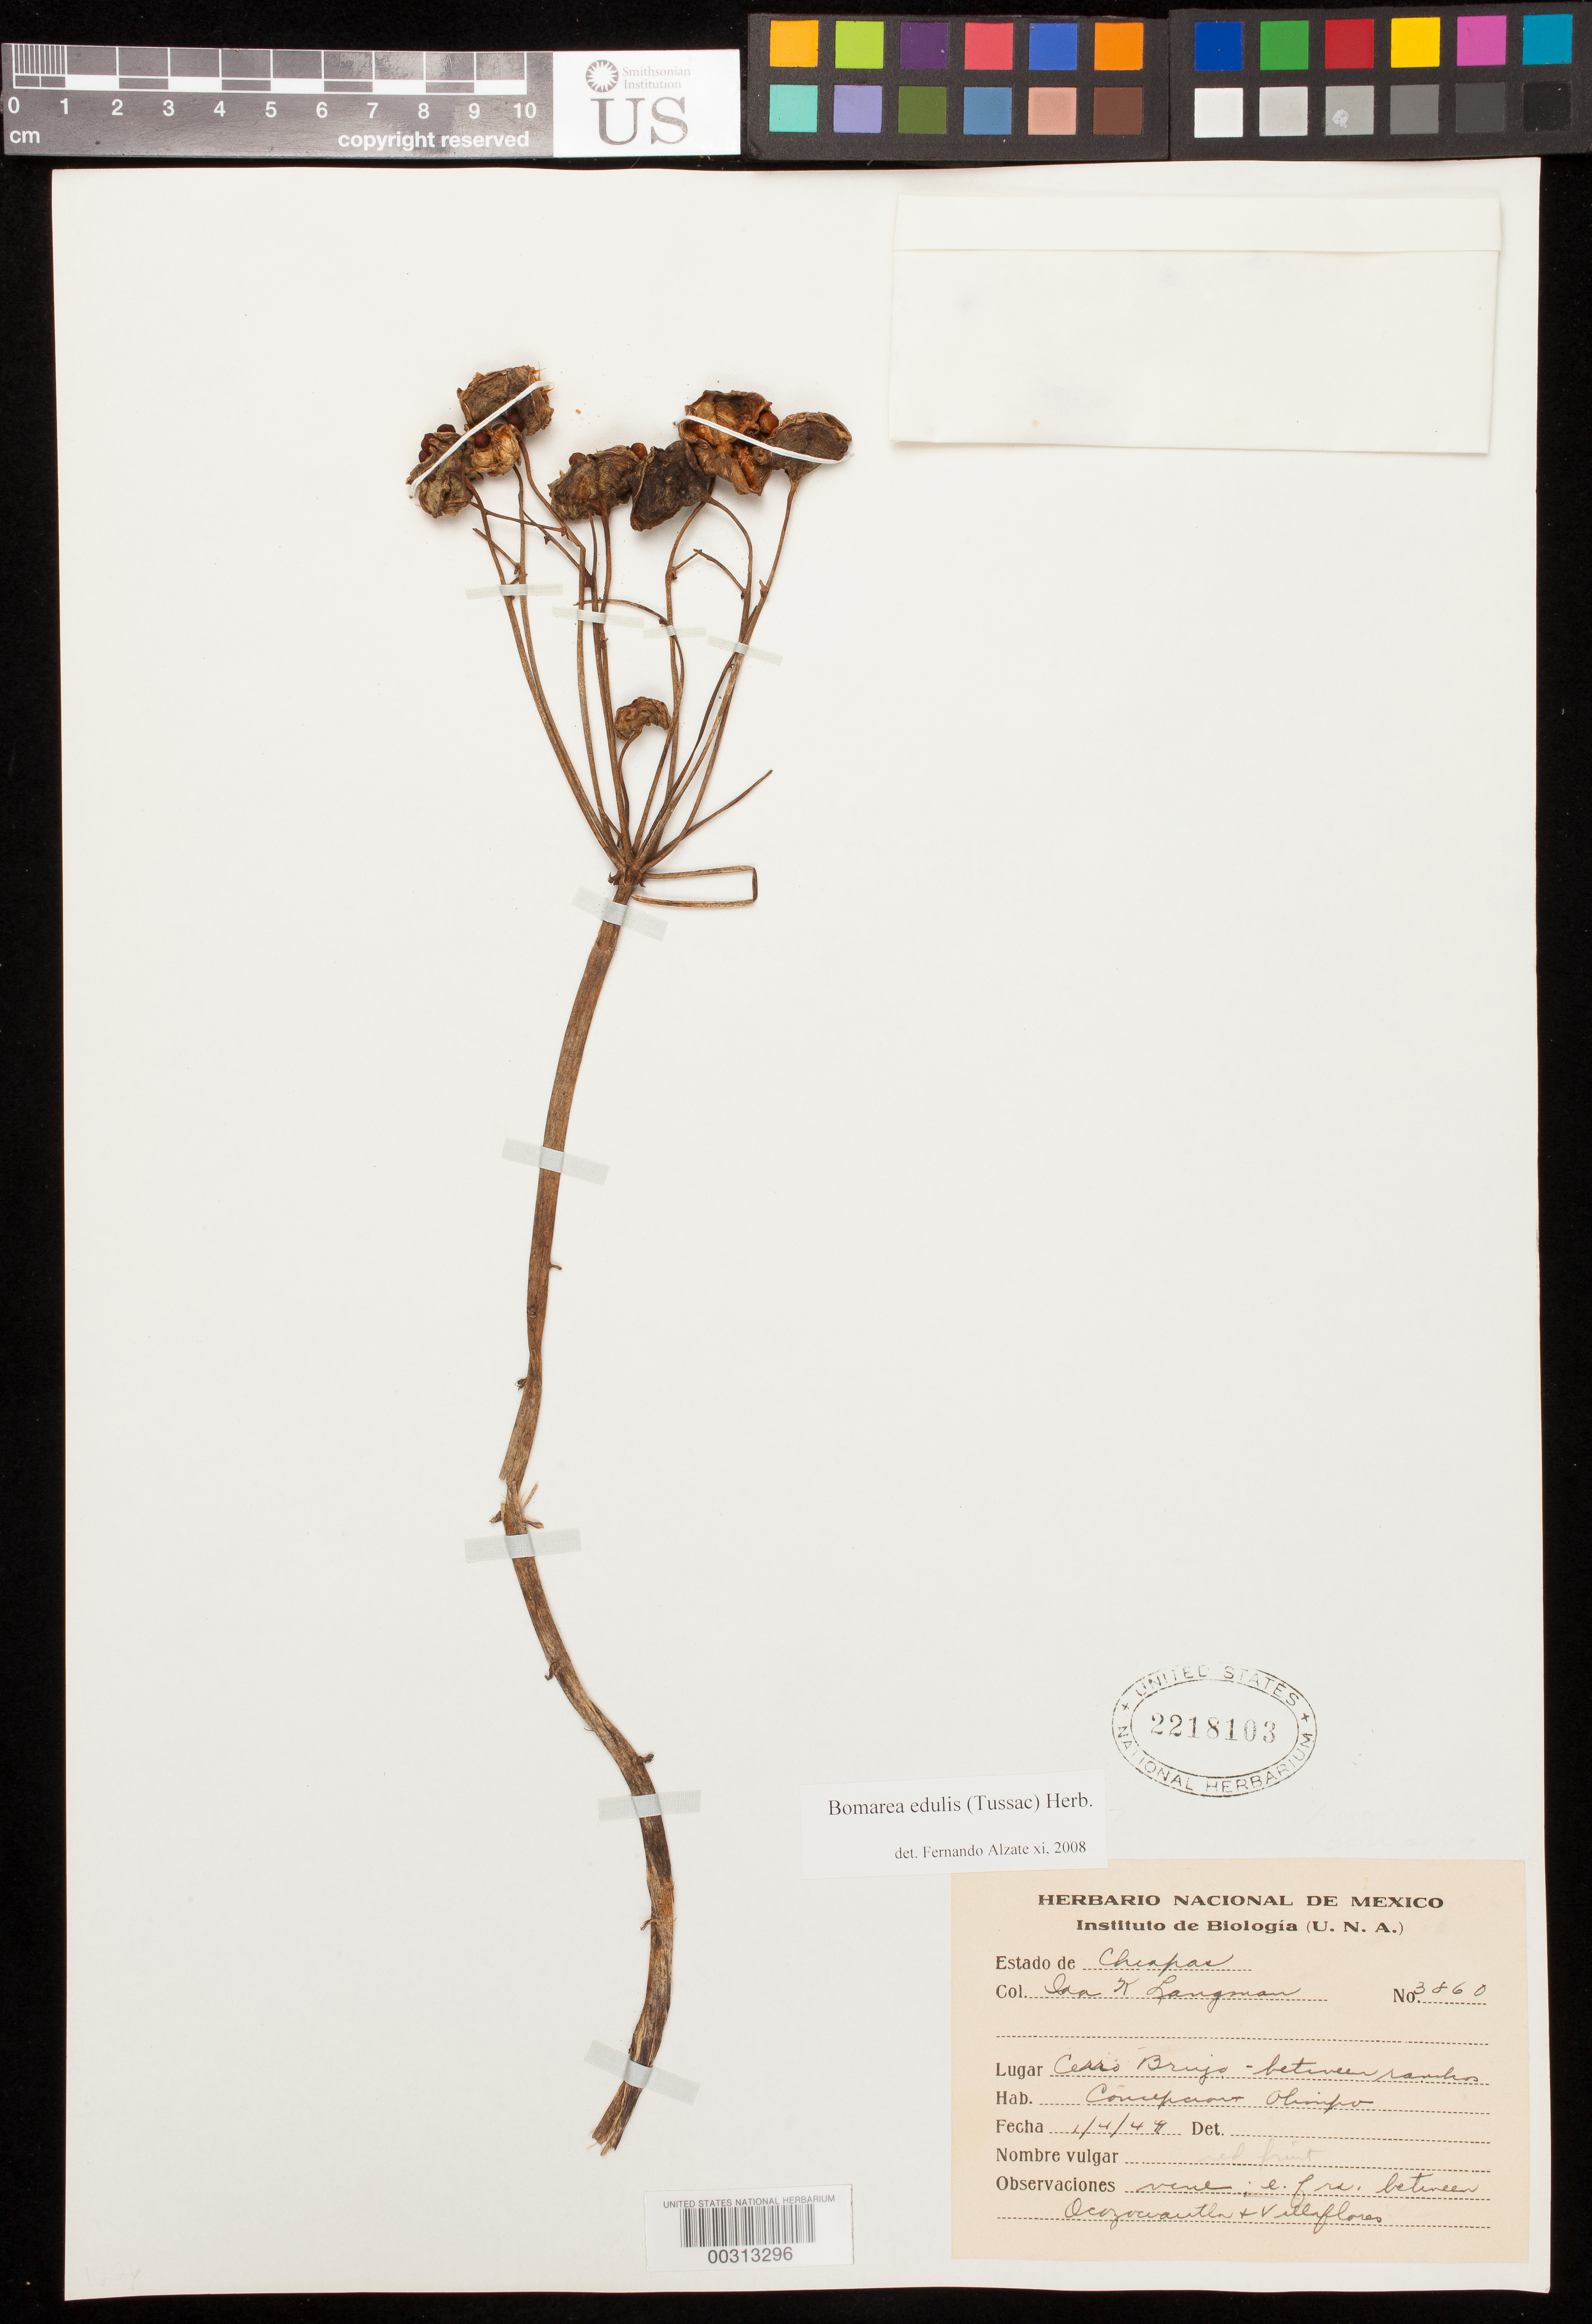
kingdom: Plantae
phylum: Tracheophyta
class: Liliopsida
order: Liliales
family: Alstroemeriaceae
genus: Bomarea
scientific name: Bomarea sp.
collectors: I. Langman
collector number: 3860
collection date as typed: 01 Apr 1949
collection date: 1949-04-01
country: Mexico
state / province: Chiapas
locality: Cerro brujo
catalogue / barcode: US 2218103